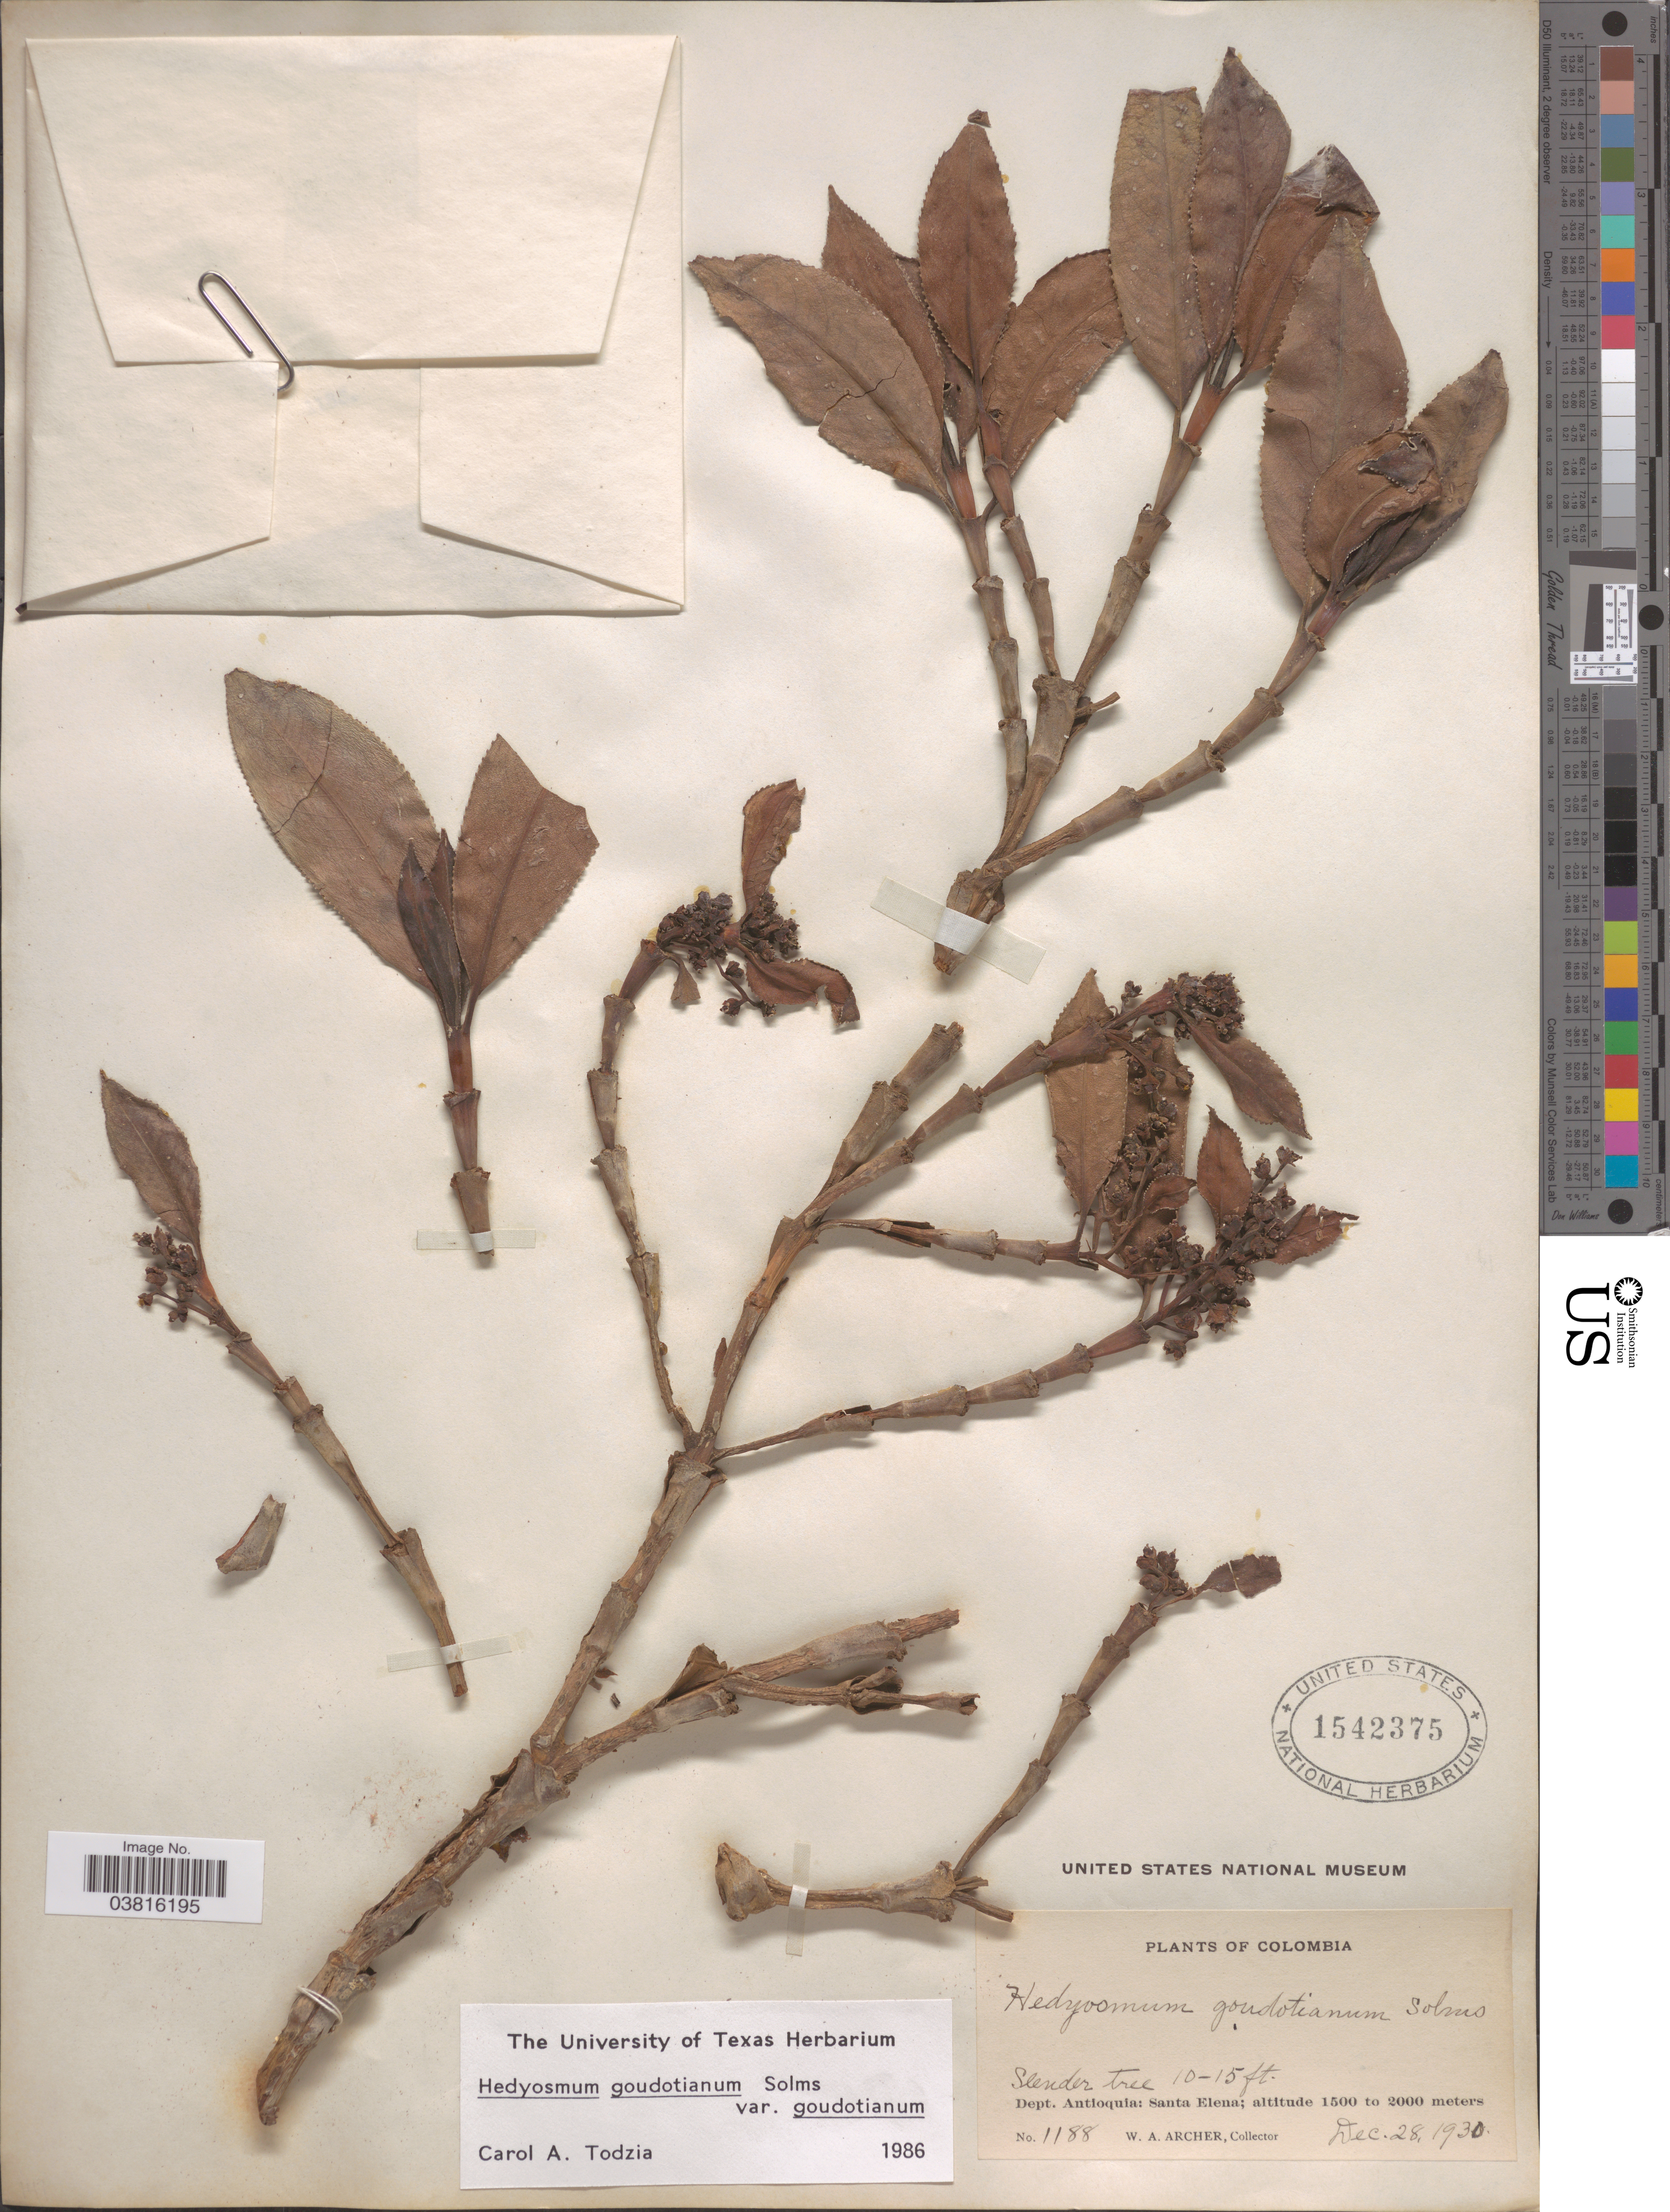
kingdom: Plantae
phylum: Tracheophyta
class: Magnoliopsida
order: Chloranthales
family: Chloranthaceae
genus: Hedyosmum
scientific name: Hedyosmum goudotianum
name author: Solms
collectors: W. Archer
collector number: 1188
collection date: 1930-12-28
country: Colombia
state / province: Antioquia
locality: Dept. Antioquia: Santa Elena.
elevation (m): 1500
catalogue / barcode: US 1542375